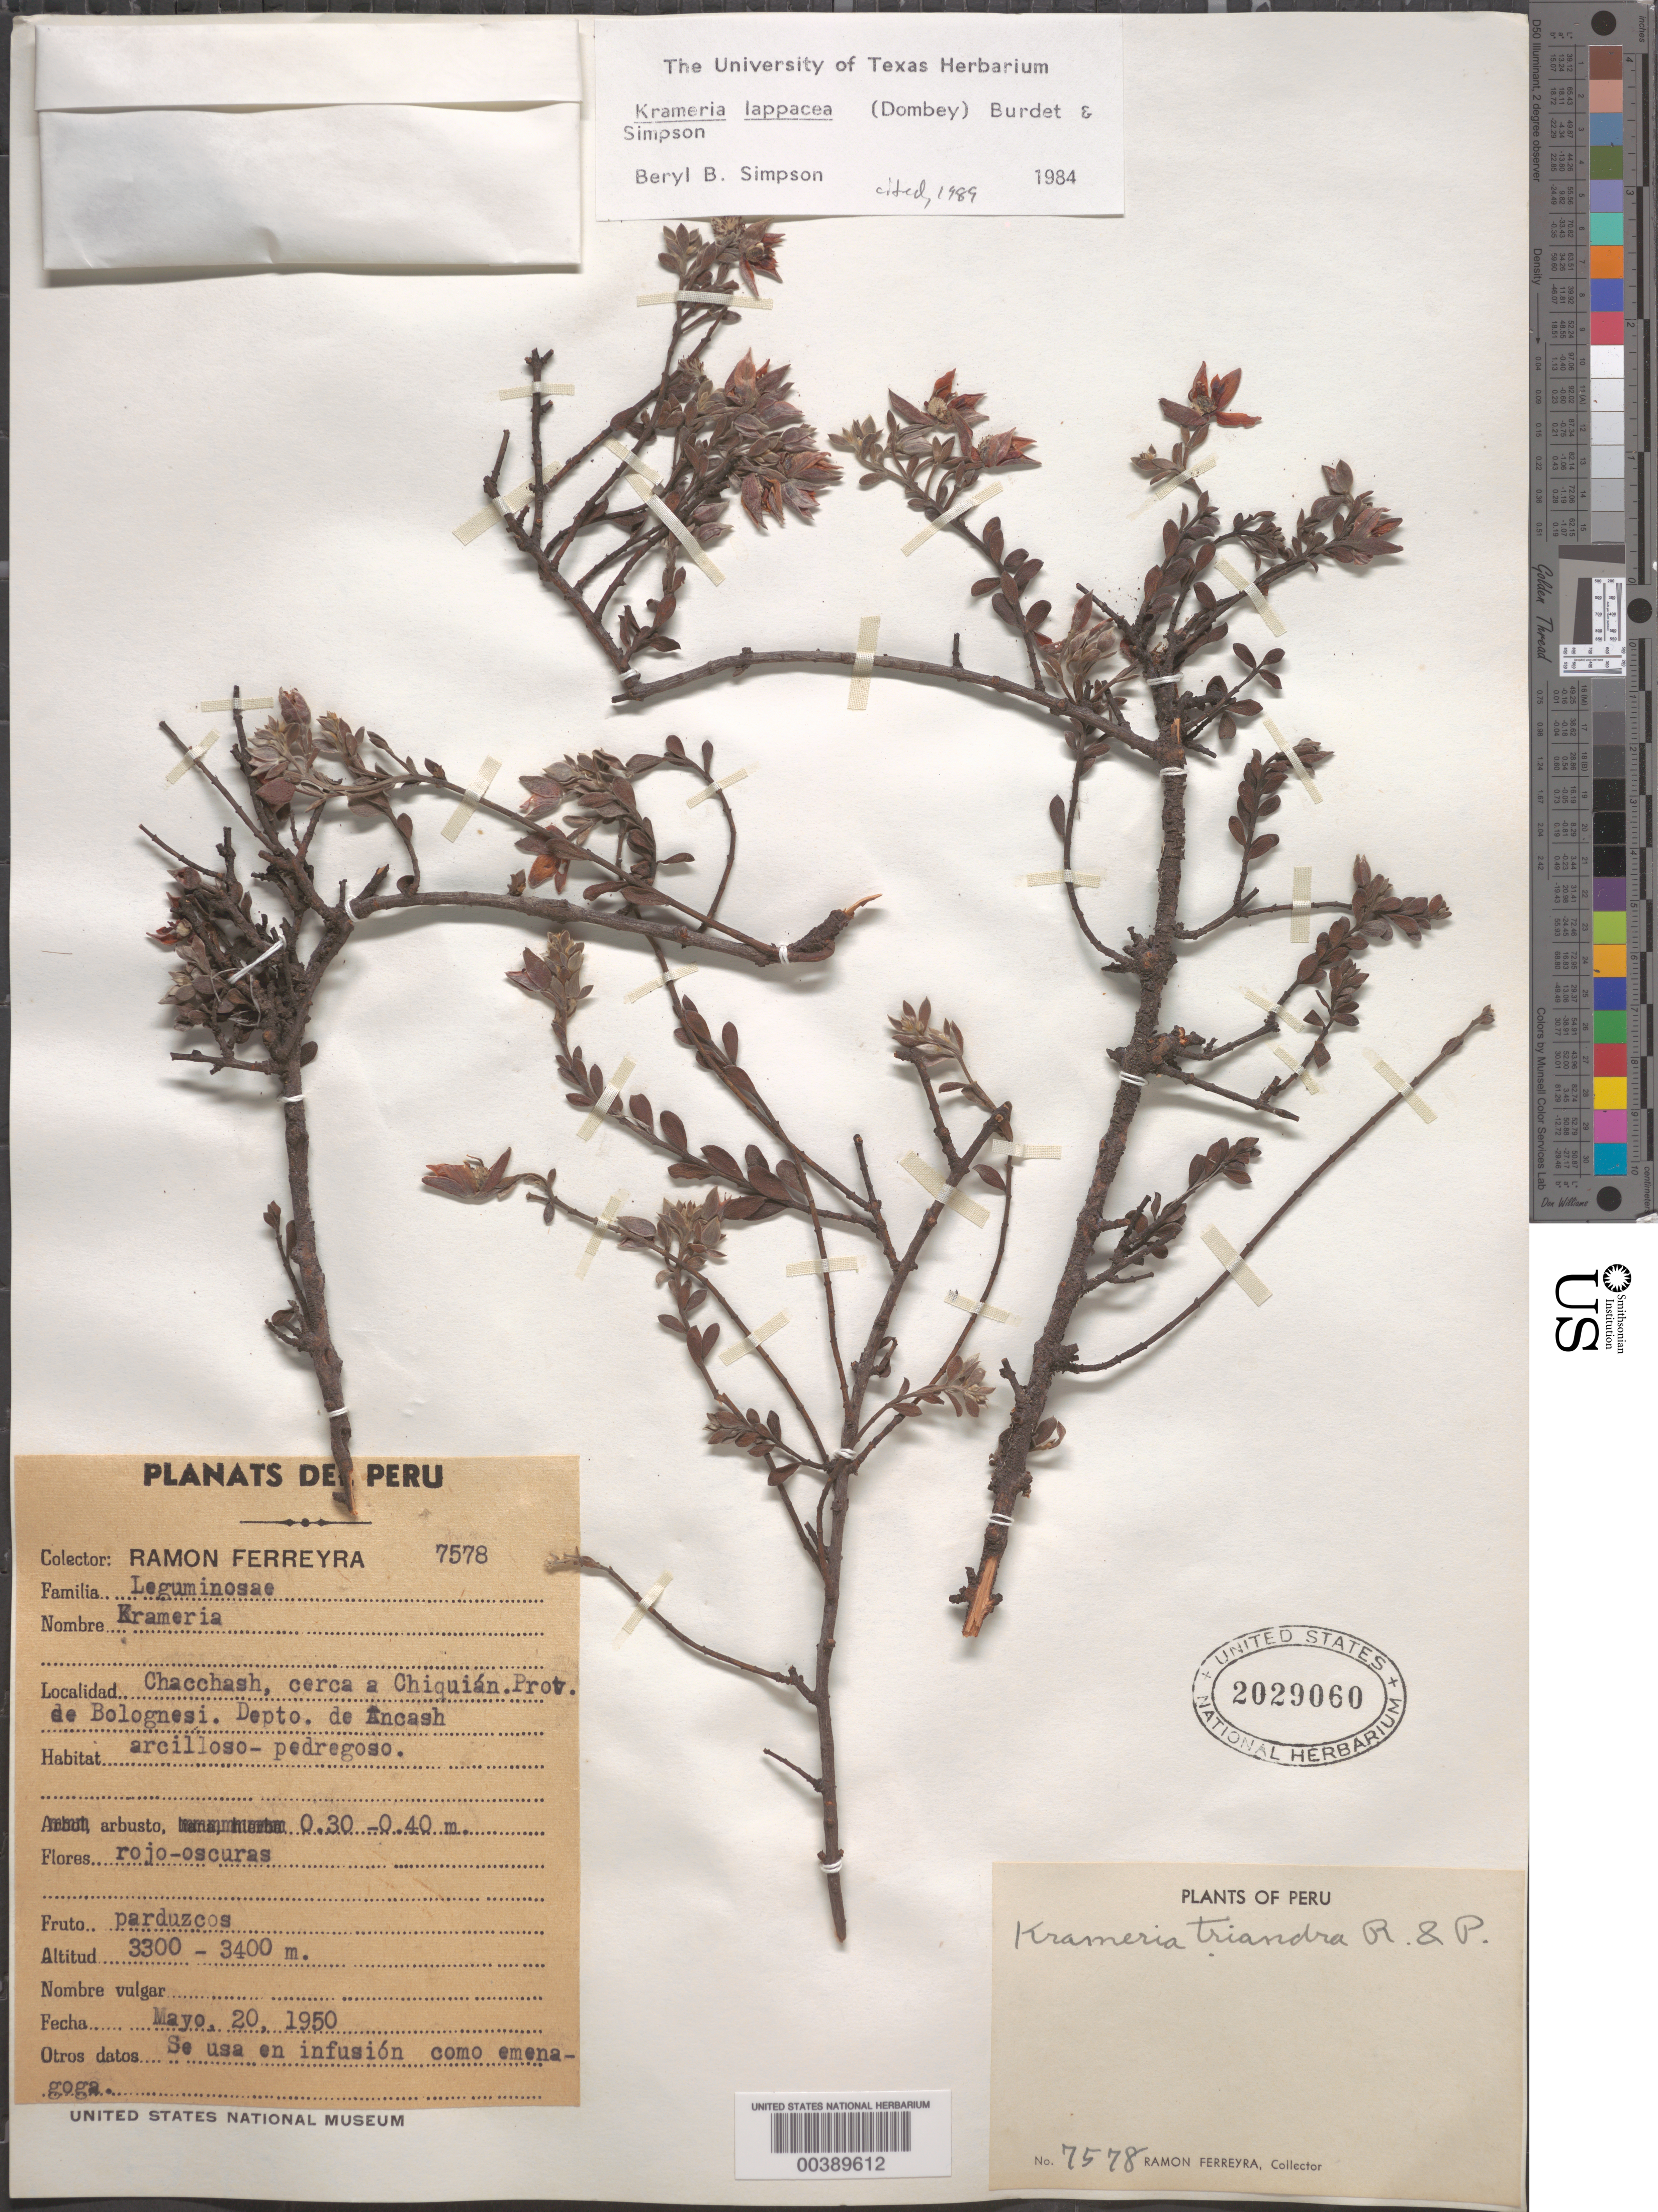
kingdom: Plantae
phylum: Tracheophyta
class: Magnoliopsida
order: Zygophyllales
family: Krameriaceae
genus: Krameria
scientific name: Krameria lappacea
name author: (Dombey) Burdet & B.B. Simpson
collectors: R. A. Ferreyra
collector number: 7578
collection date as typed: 20 May 1950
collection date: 1950-05-20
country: Peru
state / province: Ancash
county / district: Bolognesi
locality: Chacchash, cerca a Chiquián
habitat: Arcilloso-pedregoso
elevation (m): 3300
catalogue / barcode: US 2029060